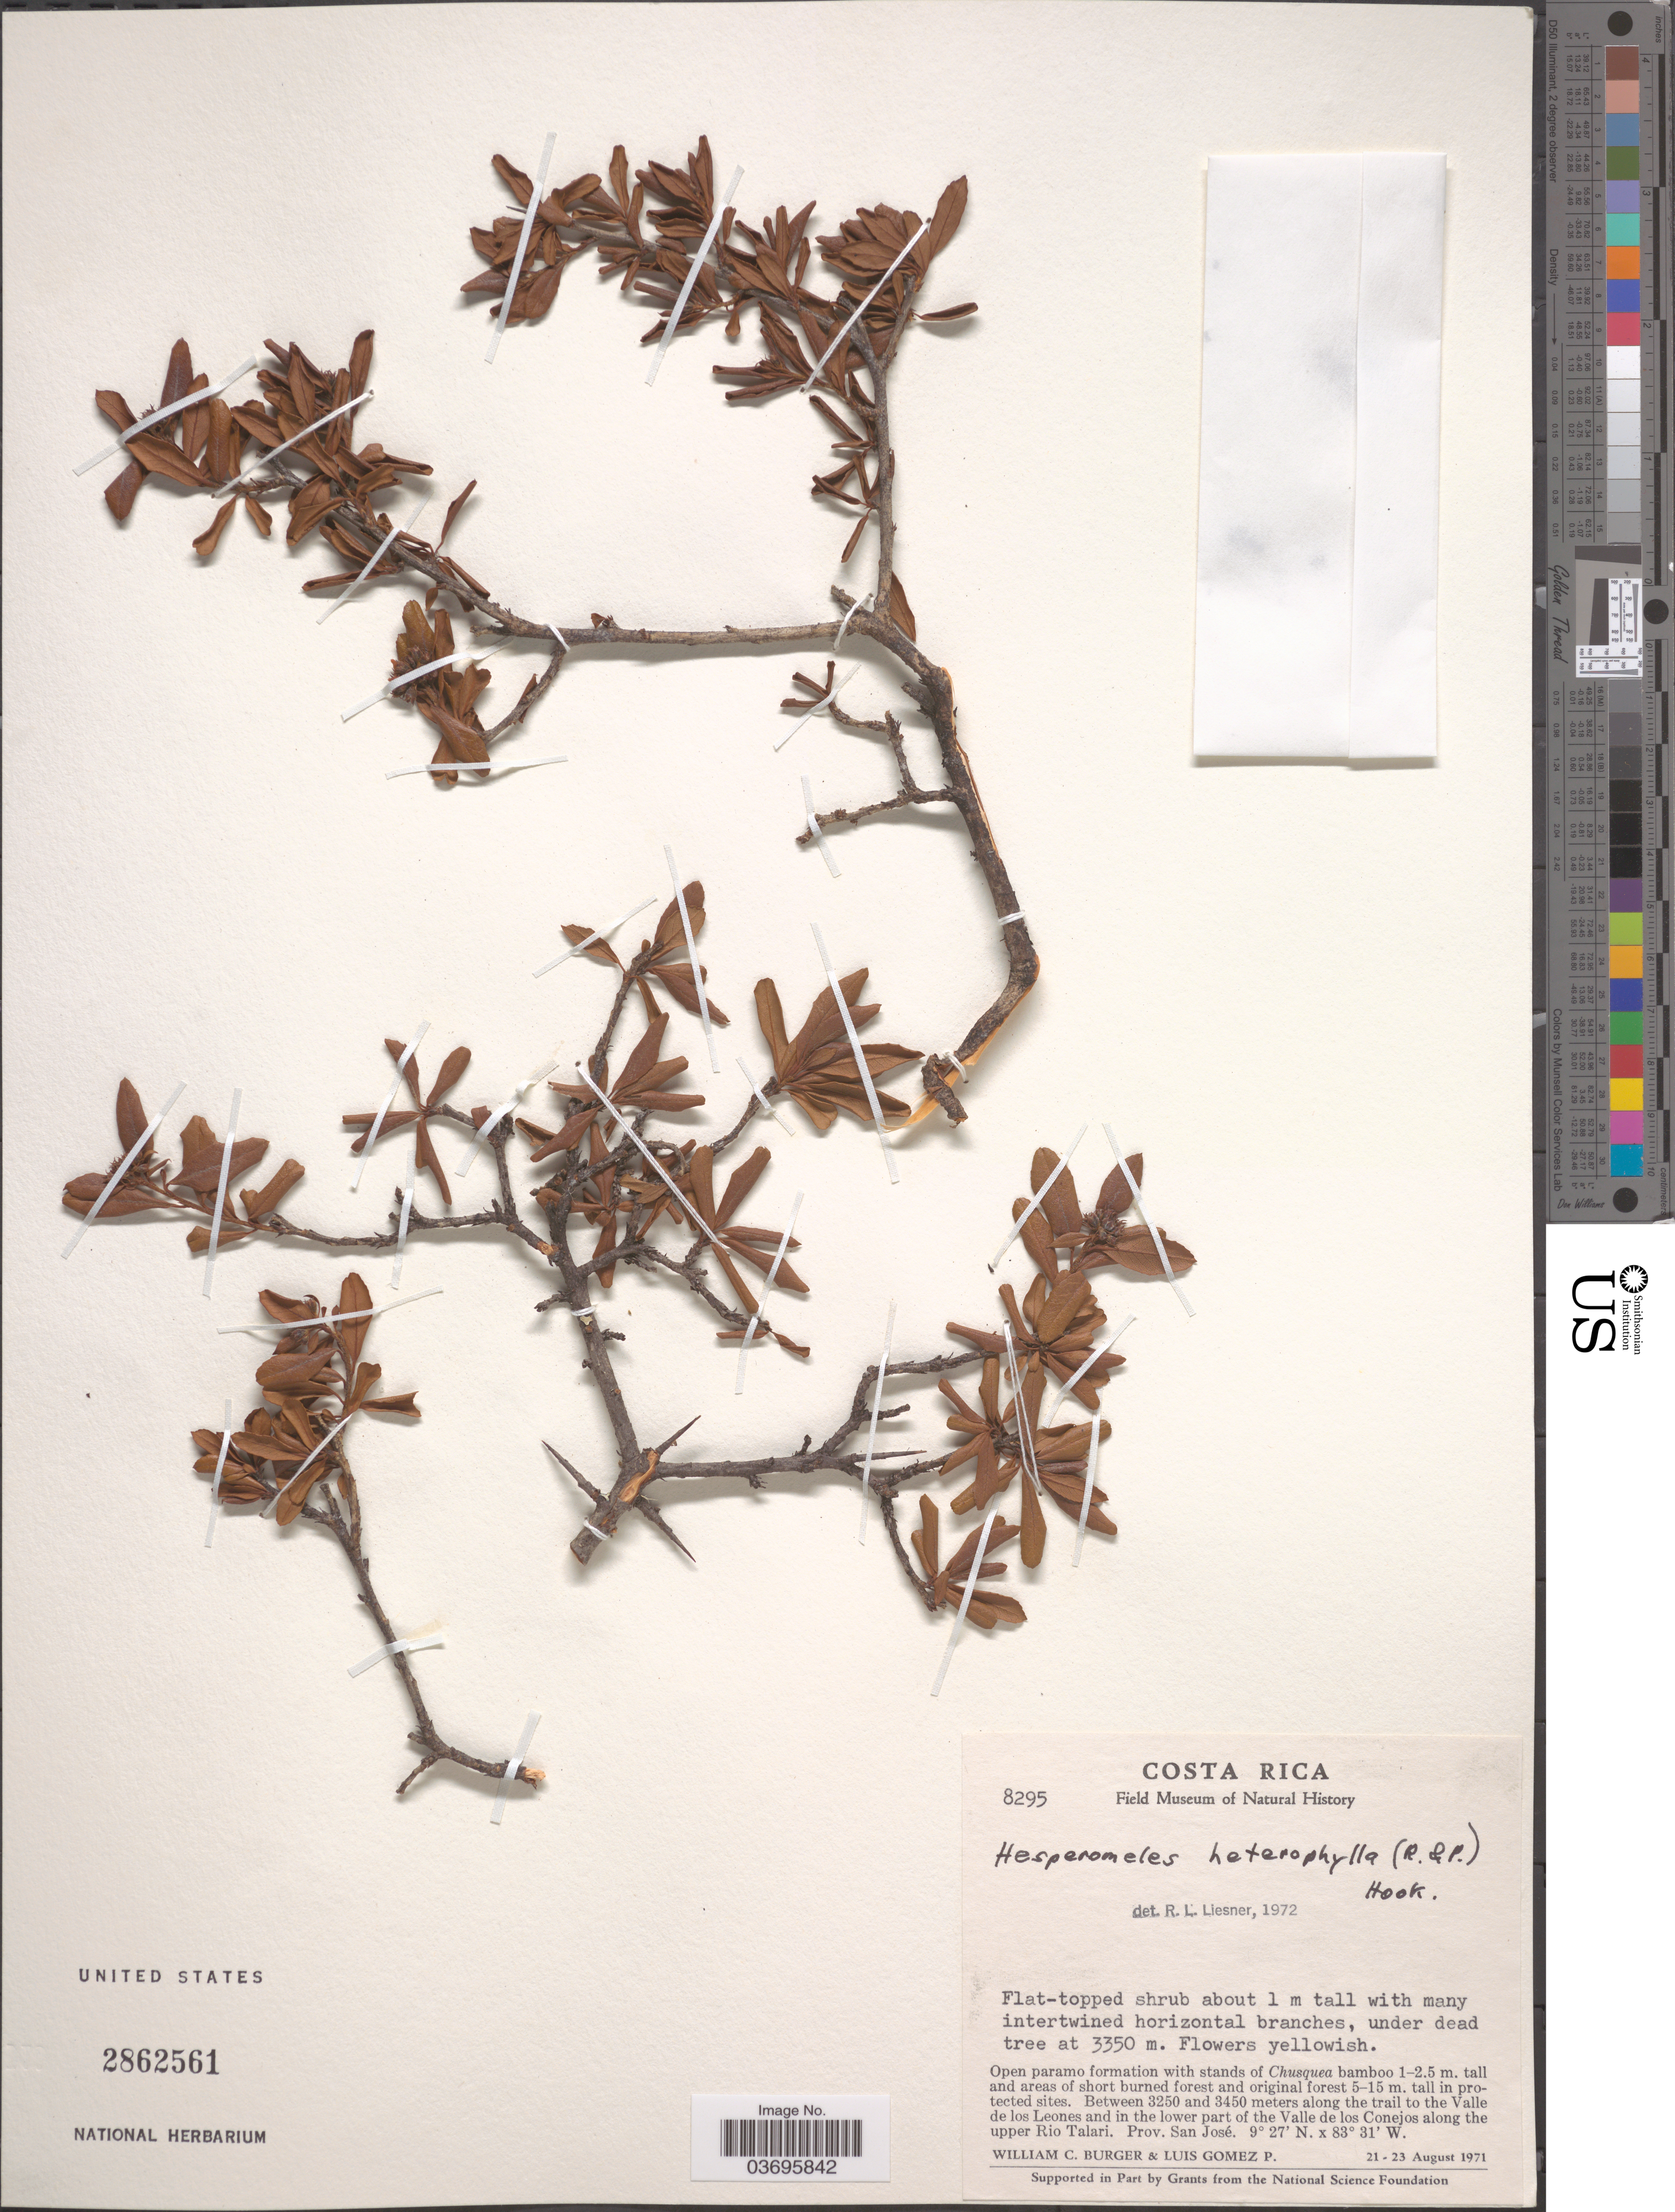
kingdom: Plantae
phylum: Tracheophyta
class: Magnoliopsida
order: Rosales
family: Rosaceae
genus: Hesperomeles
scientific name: Hesperomeles heterophylla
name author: (Ruiz & Pav.) Hook.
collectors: W. Burger & L. D. Gómez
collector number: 8295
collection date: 1971-08-21/1971-08-23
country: Costa Rica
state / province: San José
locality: Along the trail to the Valle de los Leones and in the lower part of the Valle de los Conejos along the upper Rio Talari.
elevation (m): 3250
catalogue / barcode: US 2862561